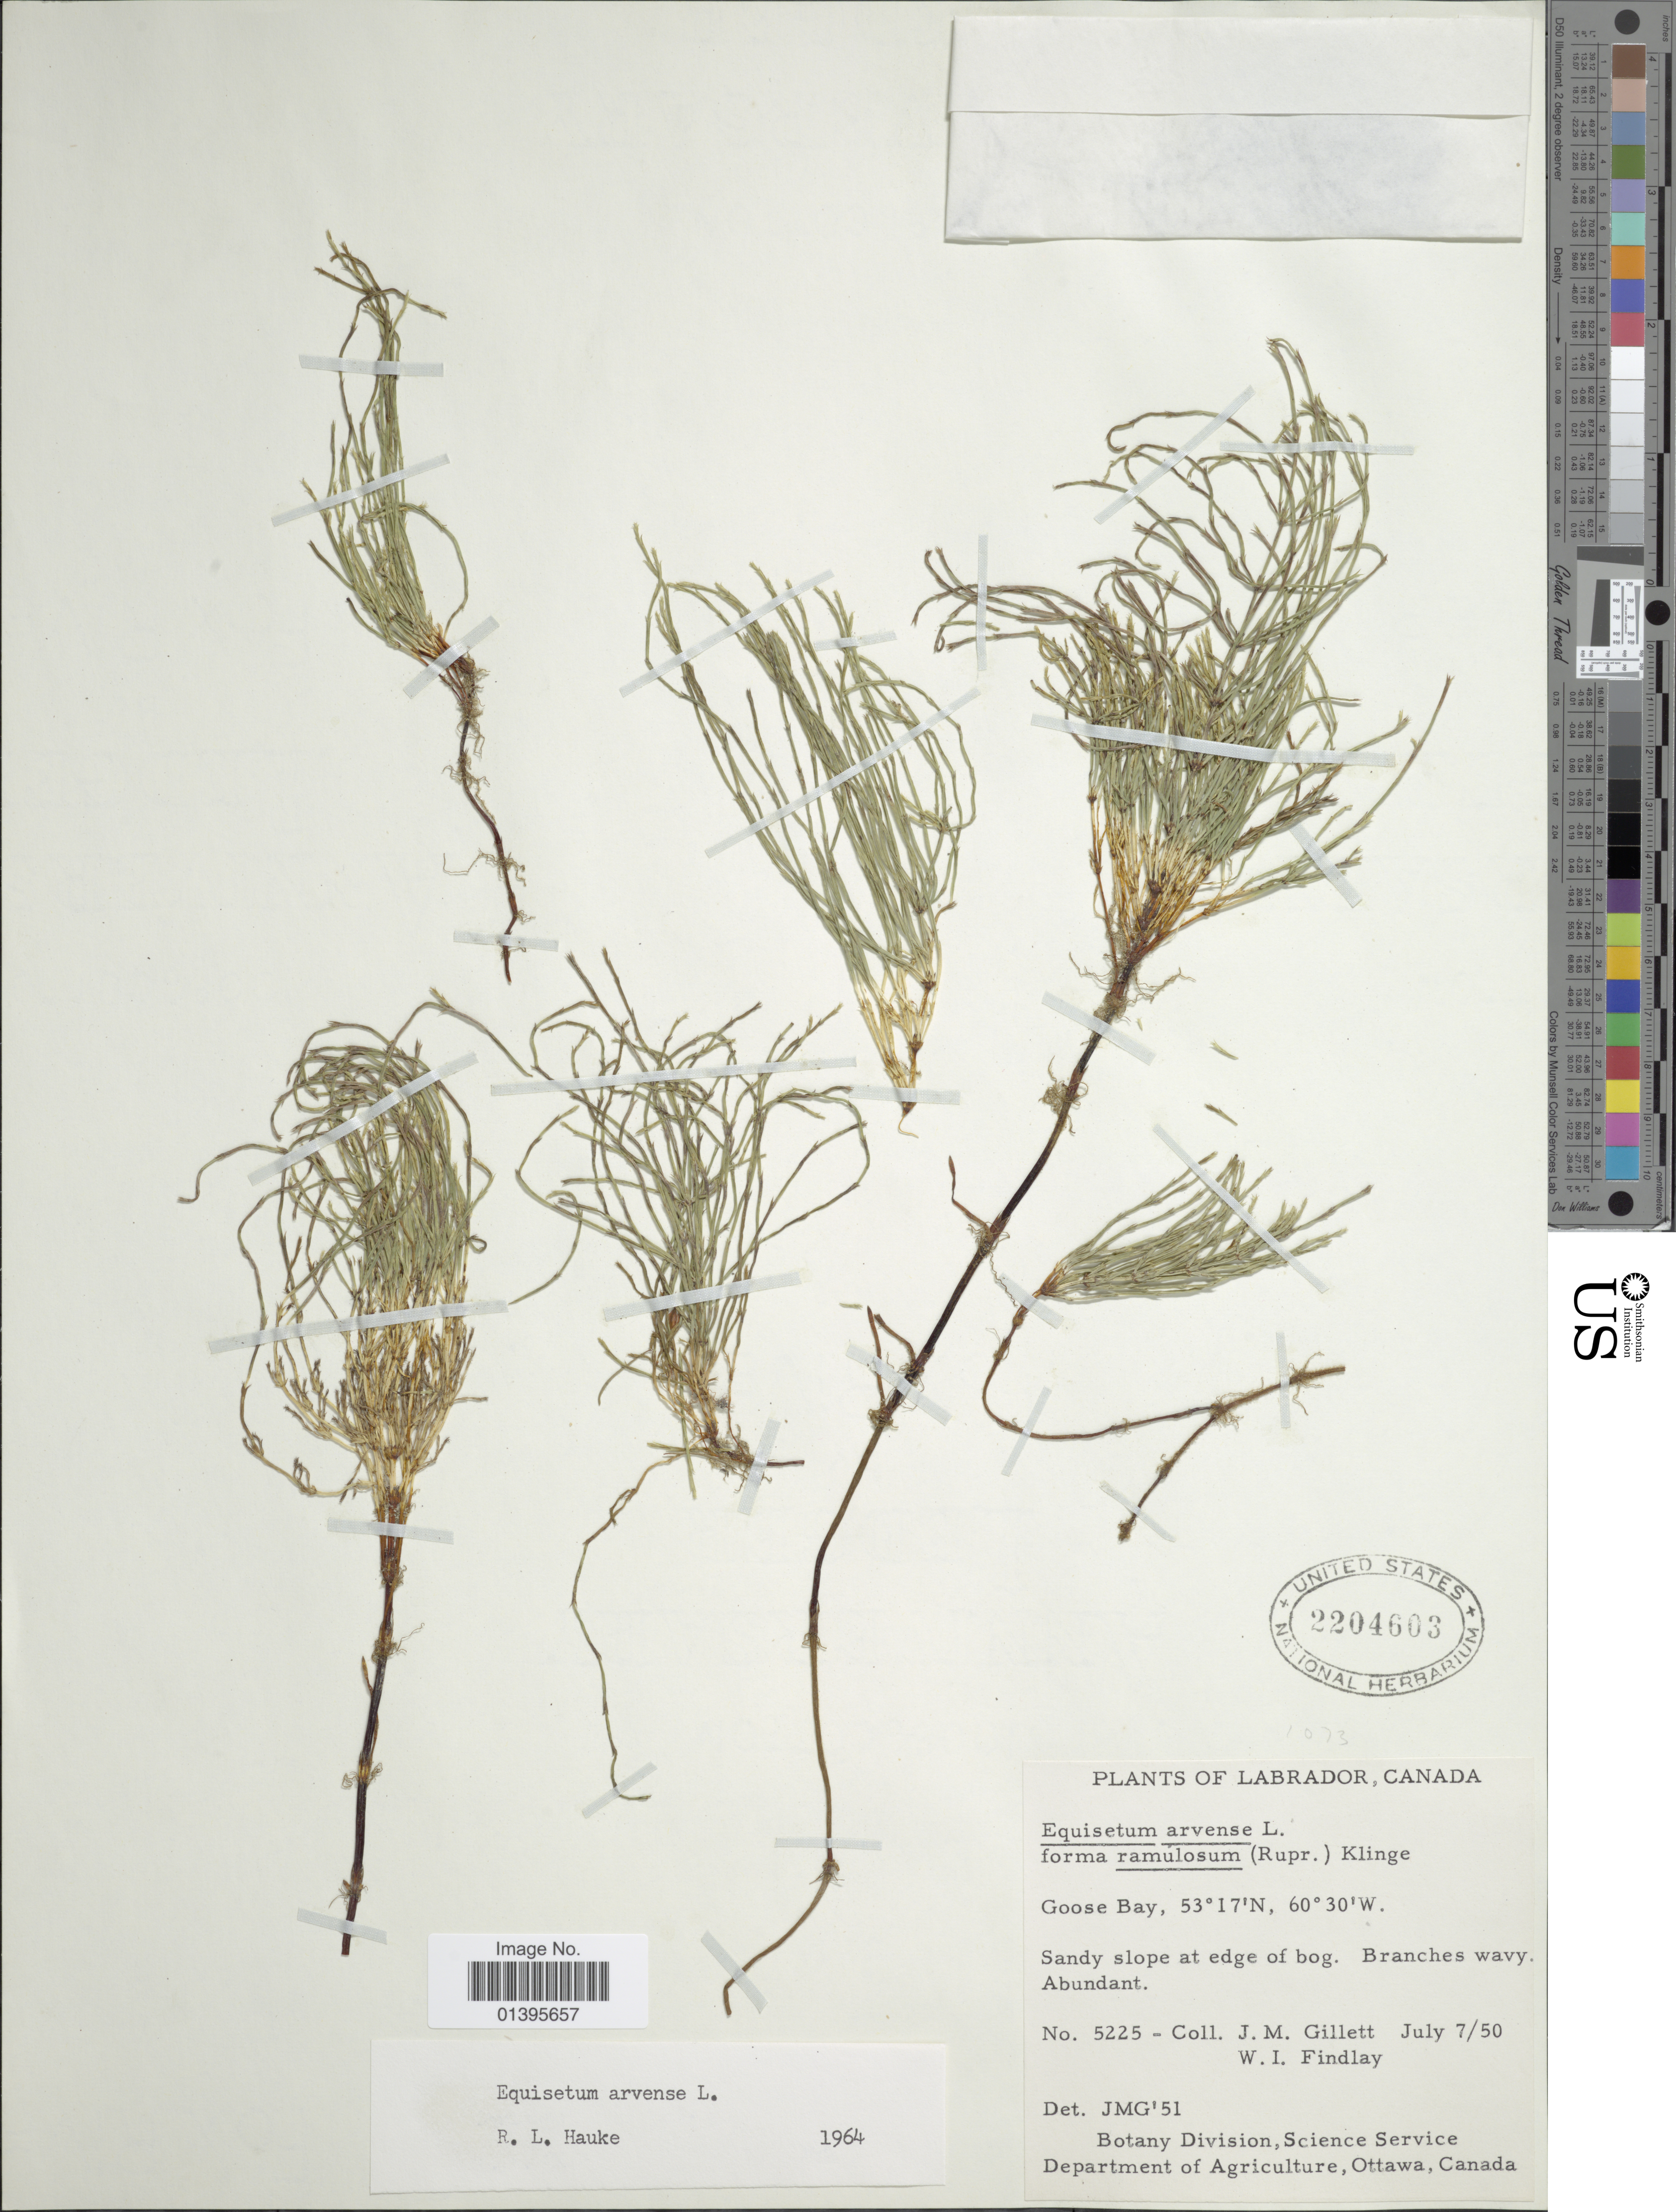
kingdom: Plantae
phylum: Tracheophyta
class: Polypodiopsida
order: Equisetales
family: Equisetaceae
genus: Equisetum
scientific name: Equisetum arvense f. ramulosum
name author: (Rupr.) Klinge ex Scoggan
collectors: J. M. Gillett & W. Findlay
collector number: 5225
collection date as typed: Transcribed d/m/y: 7/7/50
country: Canada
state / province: Newfoundland and Labrador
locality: Labrador. Goose Bay.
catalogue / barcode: US 2204603